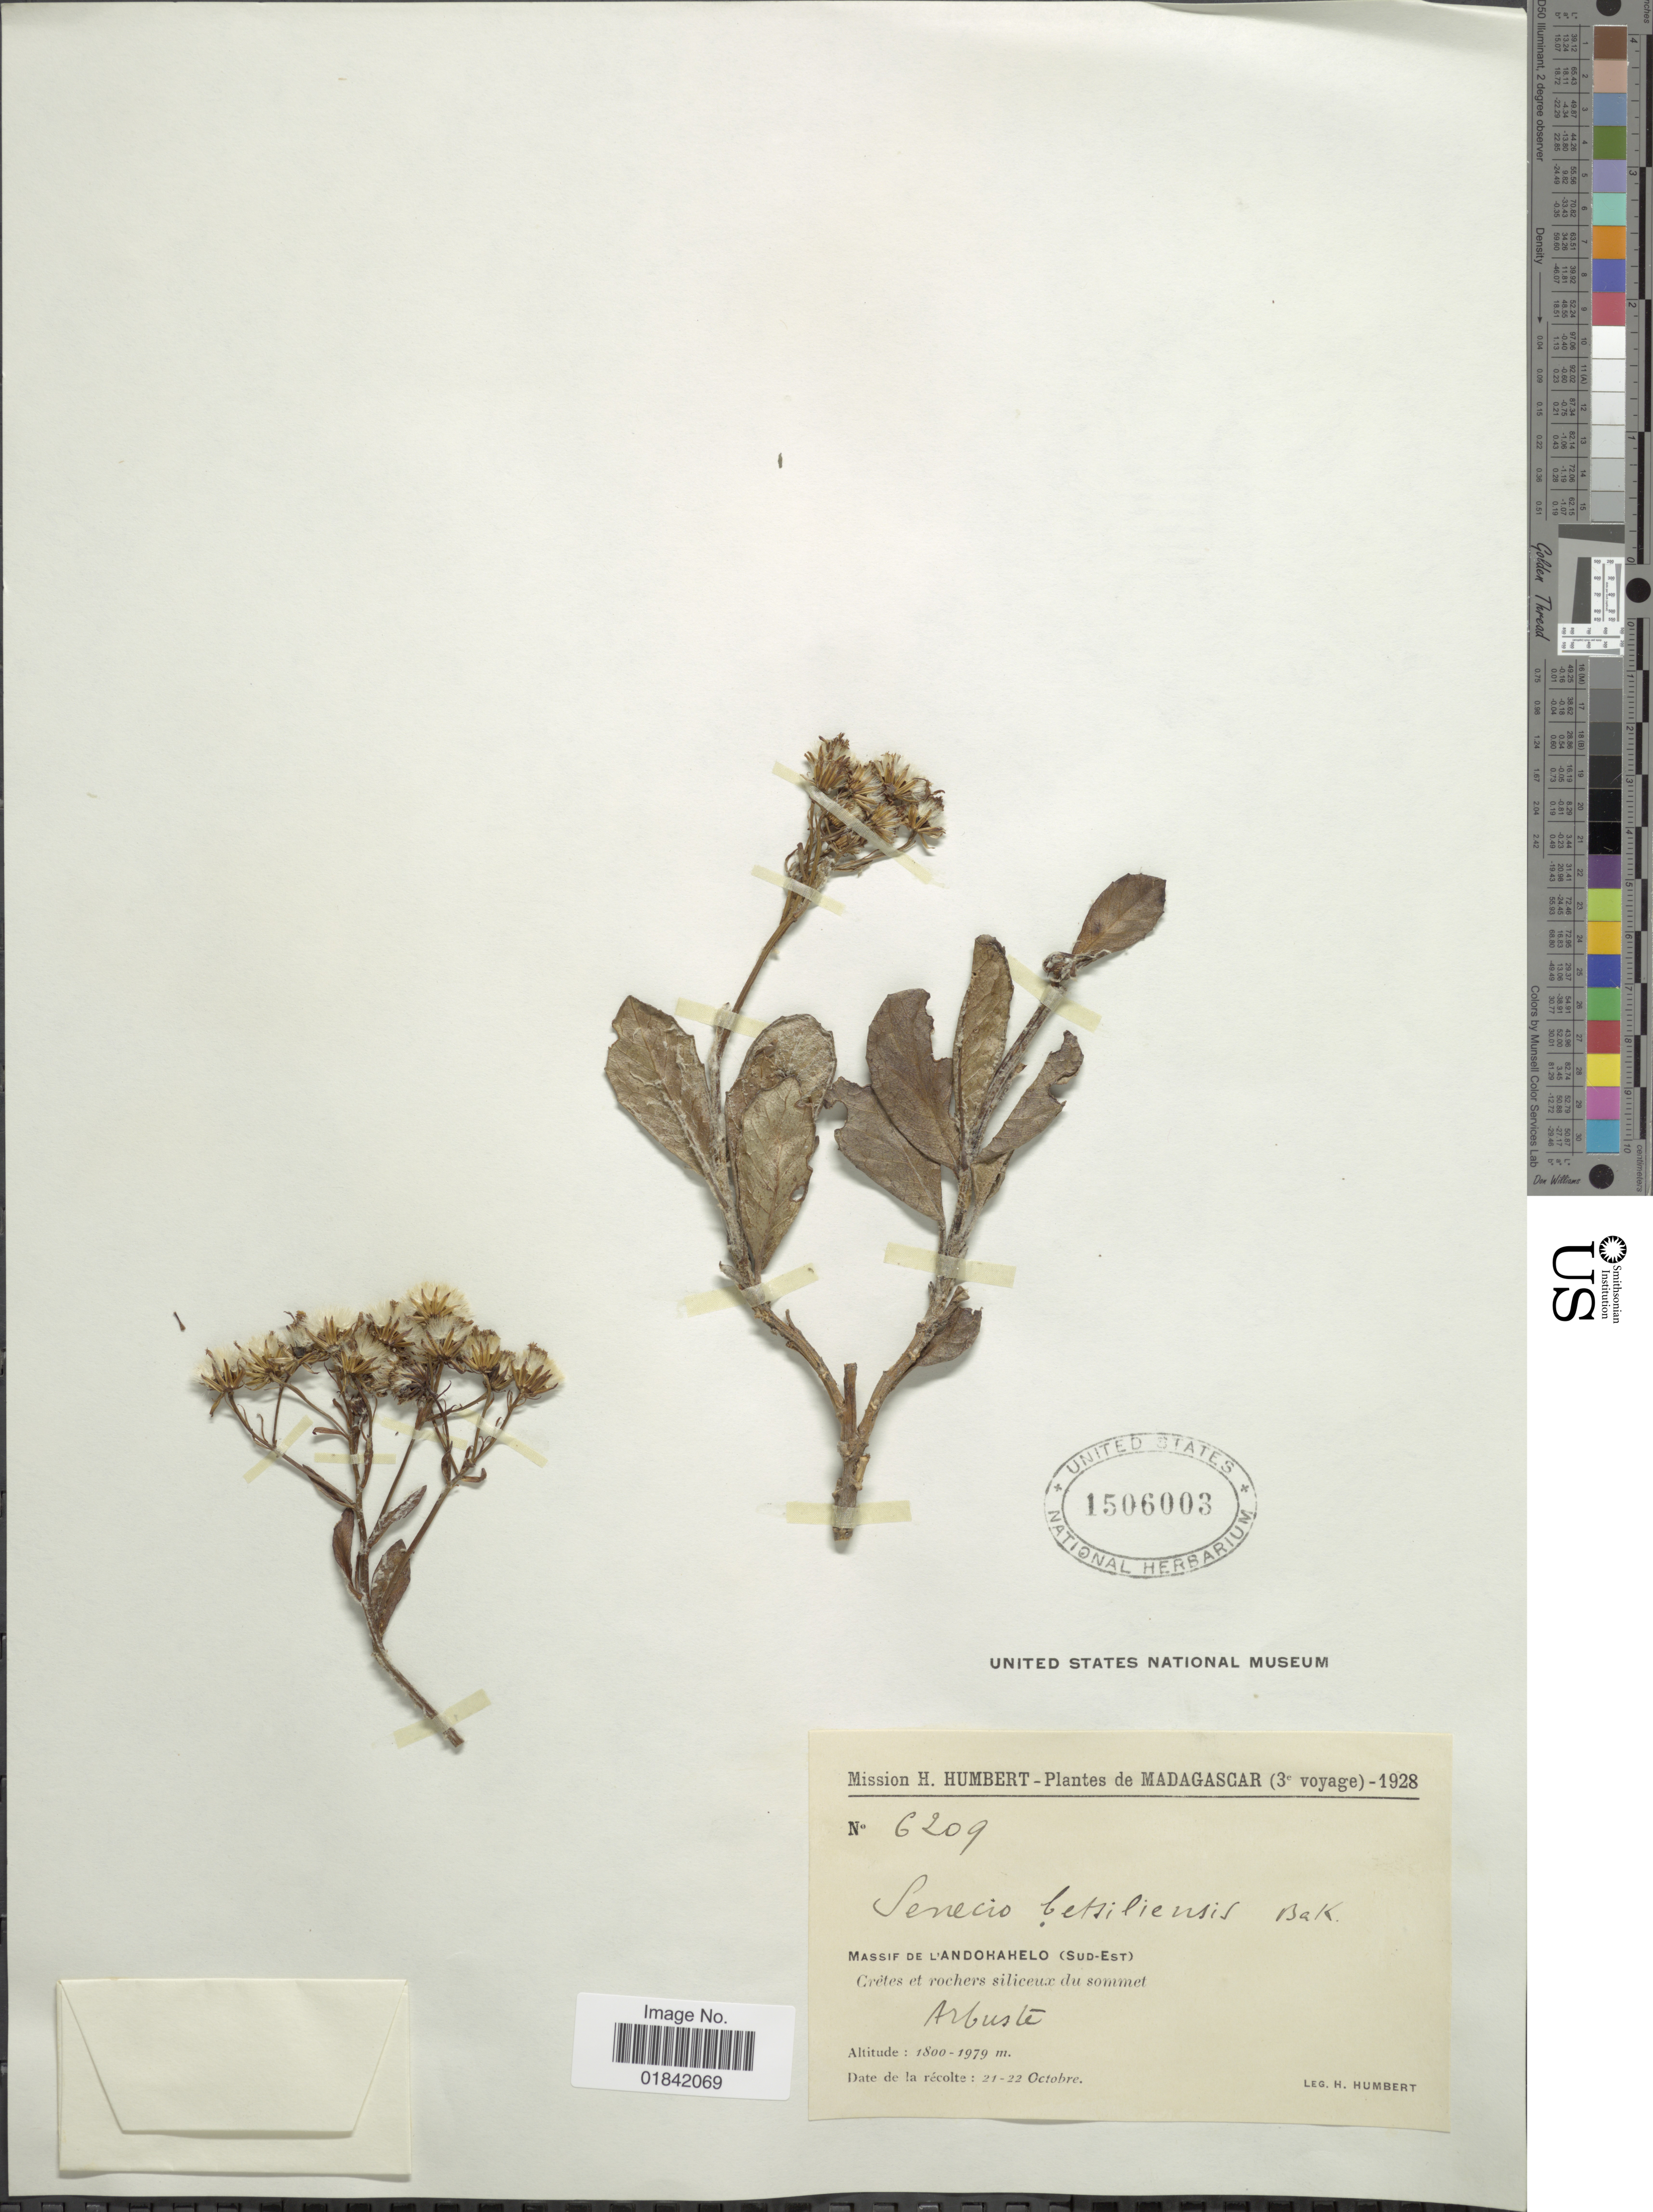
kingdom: Plantae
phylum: Tracheophyta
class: Magnoliopsida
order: Asterales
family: Asteraceae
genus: Senecio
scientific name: Senecio betsiliensis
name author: Baker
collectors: H. Humbert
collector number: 6209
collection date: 1928-10-21/1928-10-22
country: Madagascar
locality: Massif de L'Andohahelo (Sud-Est), Cretes et rochers siliceux du sommet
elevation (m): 1800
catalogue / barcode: US 1506003